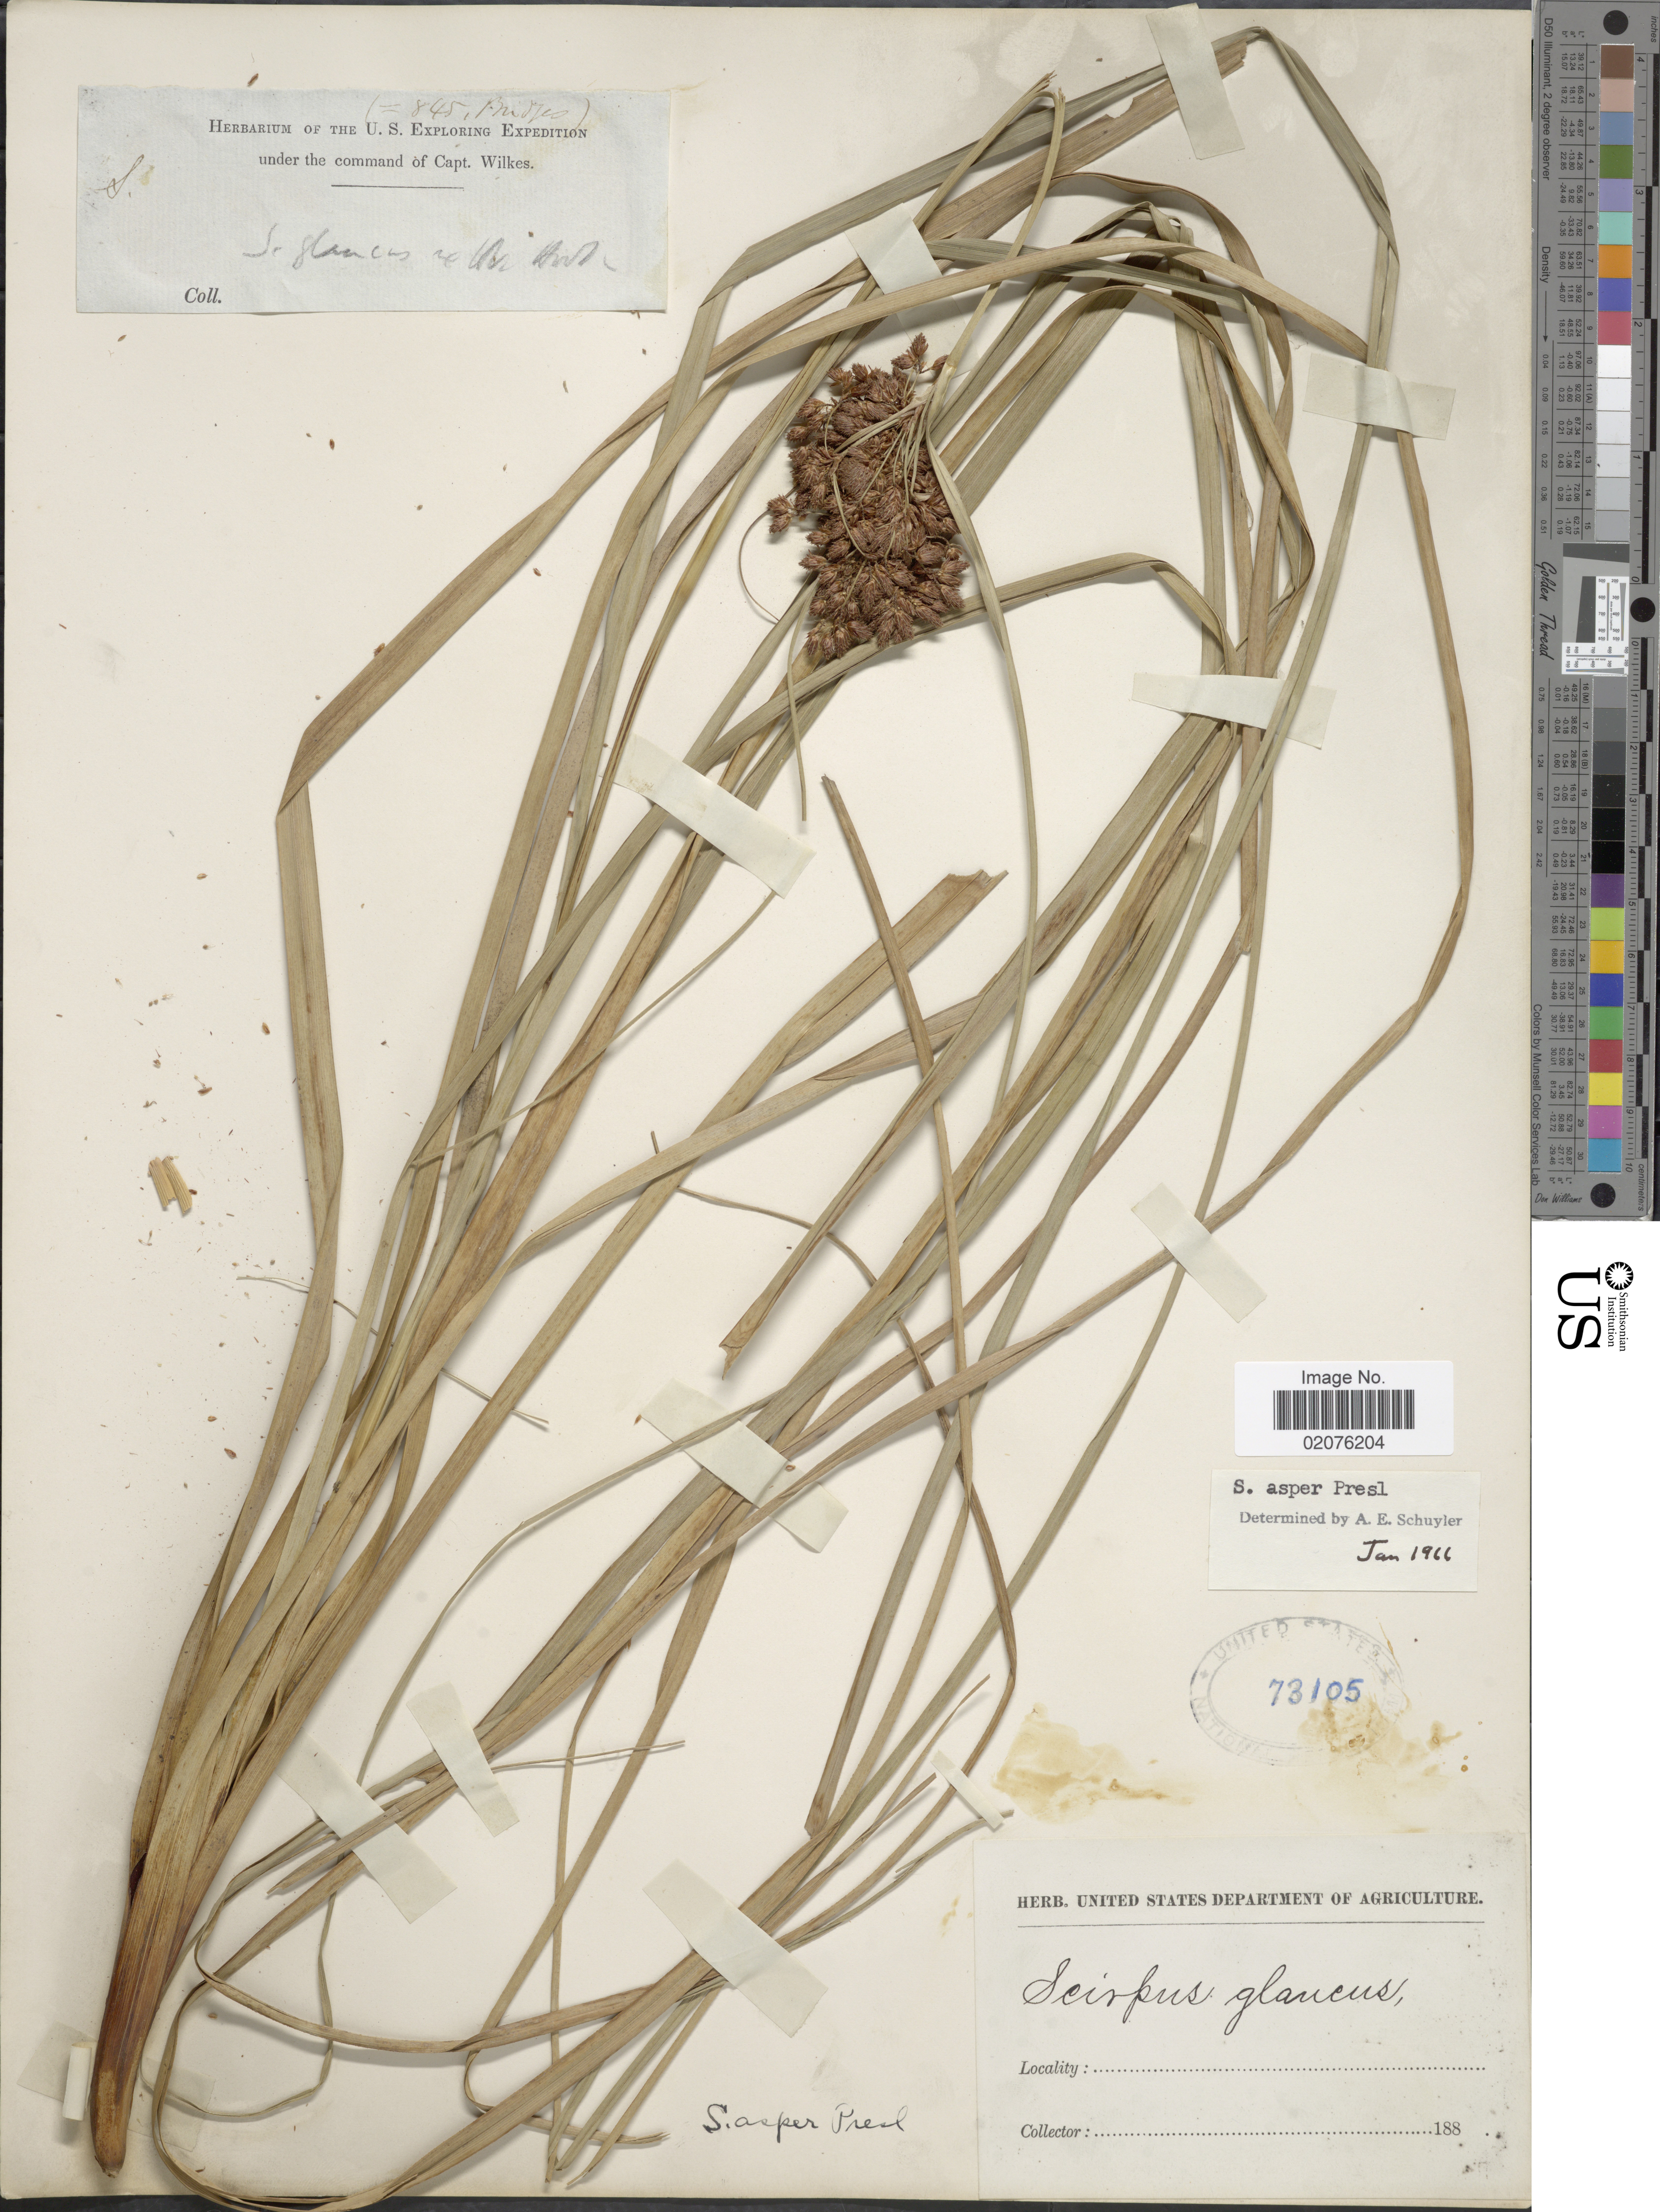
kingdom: Plantae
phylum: Tracheophyta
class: Liliopsida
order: Poales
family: Cyperaceae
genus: Rhodoscirpus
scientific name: Rhodoscirpus asper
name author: (J. Presl & C. Presl) Lév.-Bourret et al.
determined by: Strong, Mark T., (BOT), Smithsonian Institution - National Museum of Natural History (UNITED STATES)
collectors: ex herb. United States National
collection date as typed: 188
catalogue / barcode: US 73105